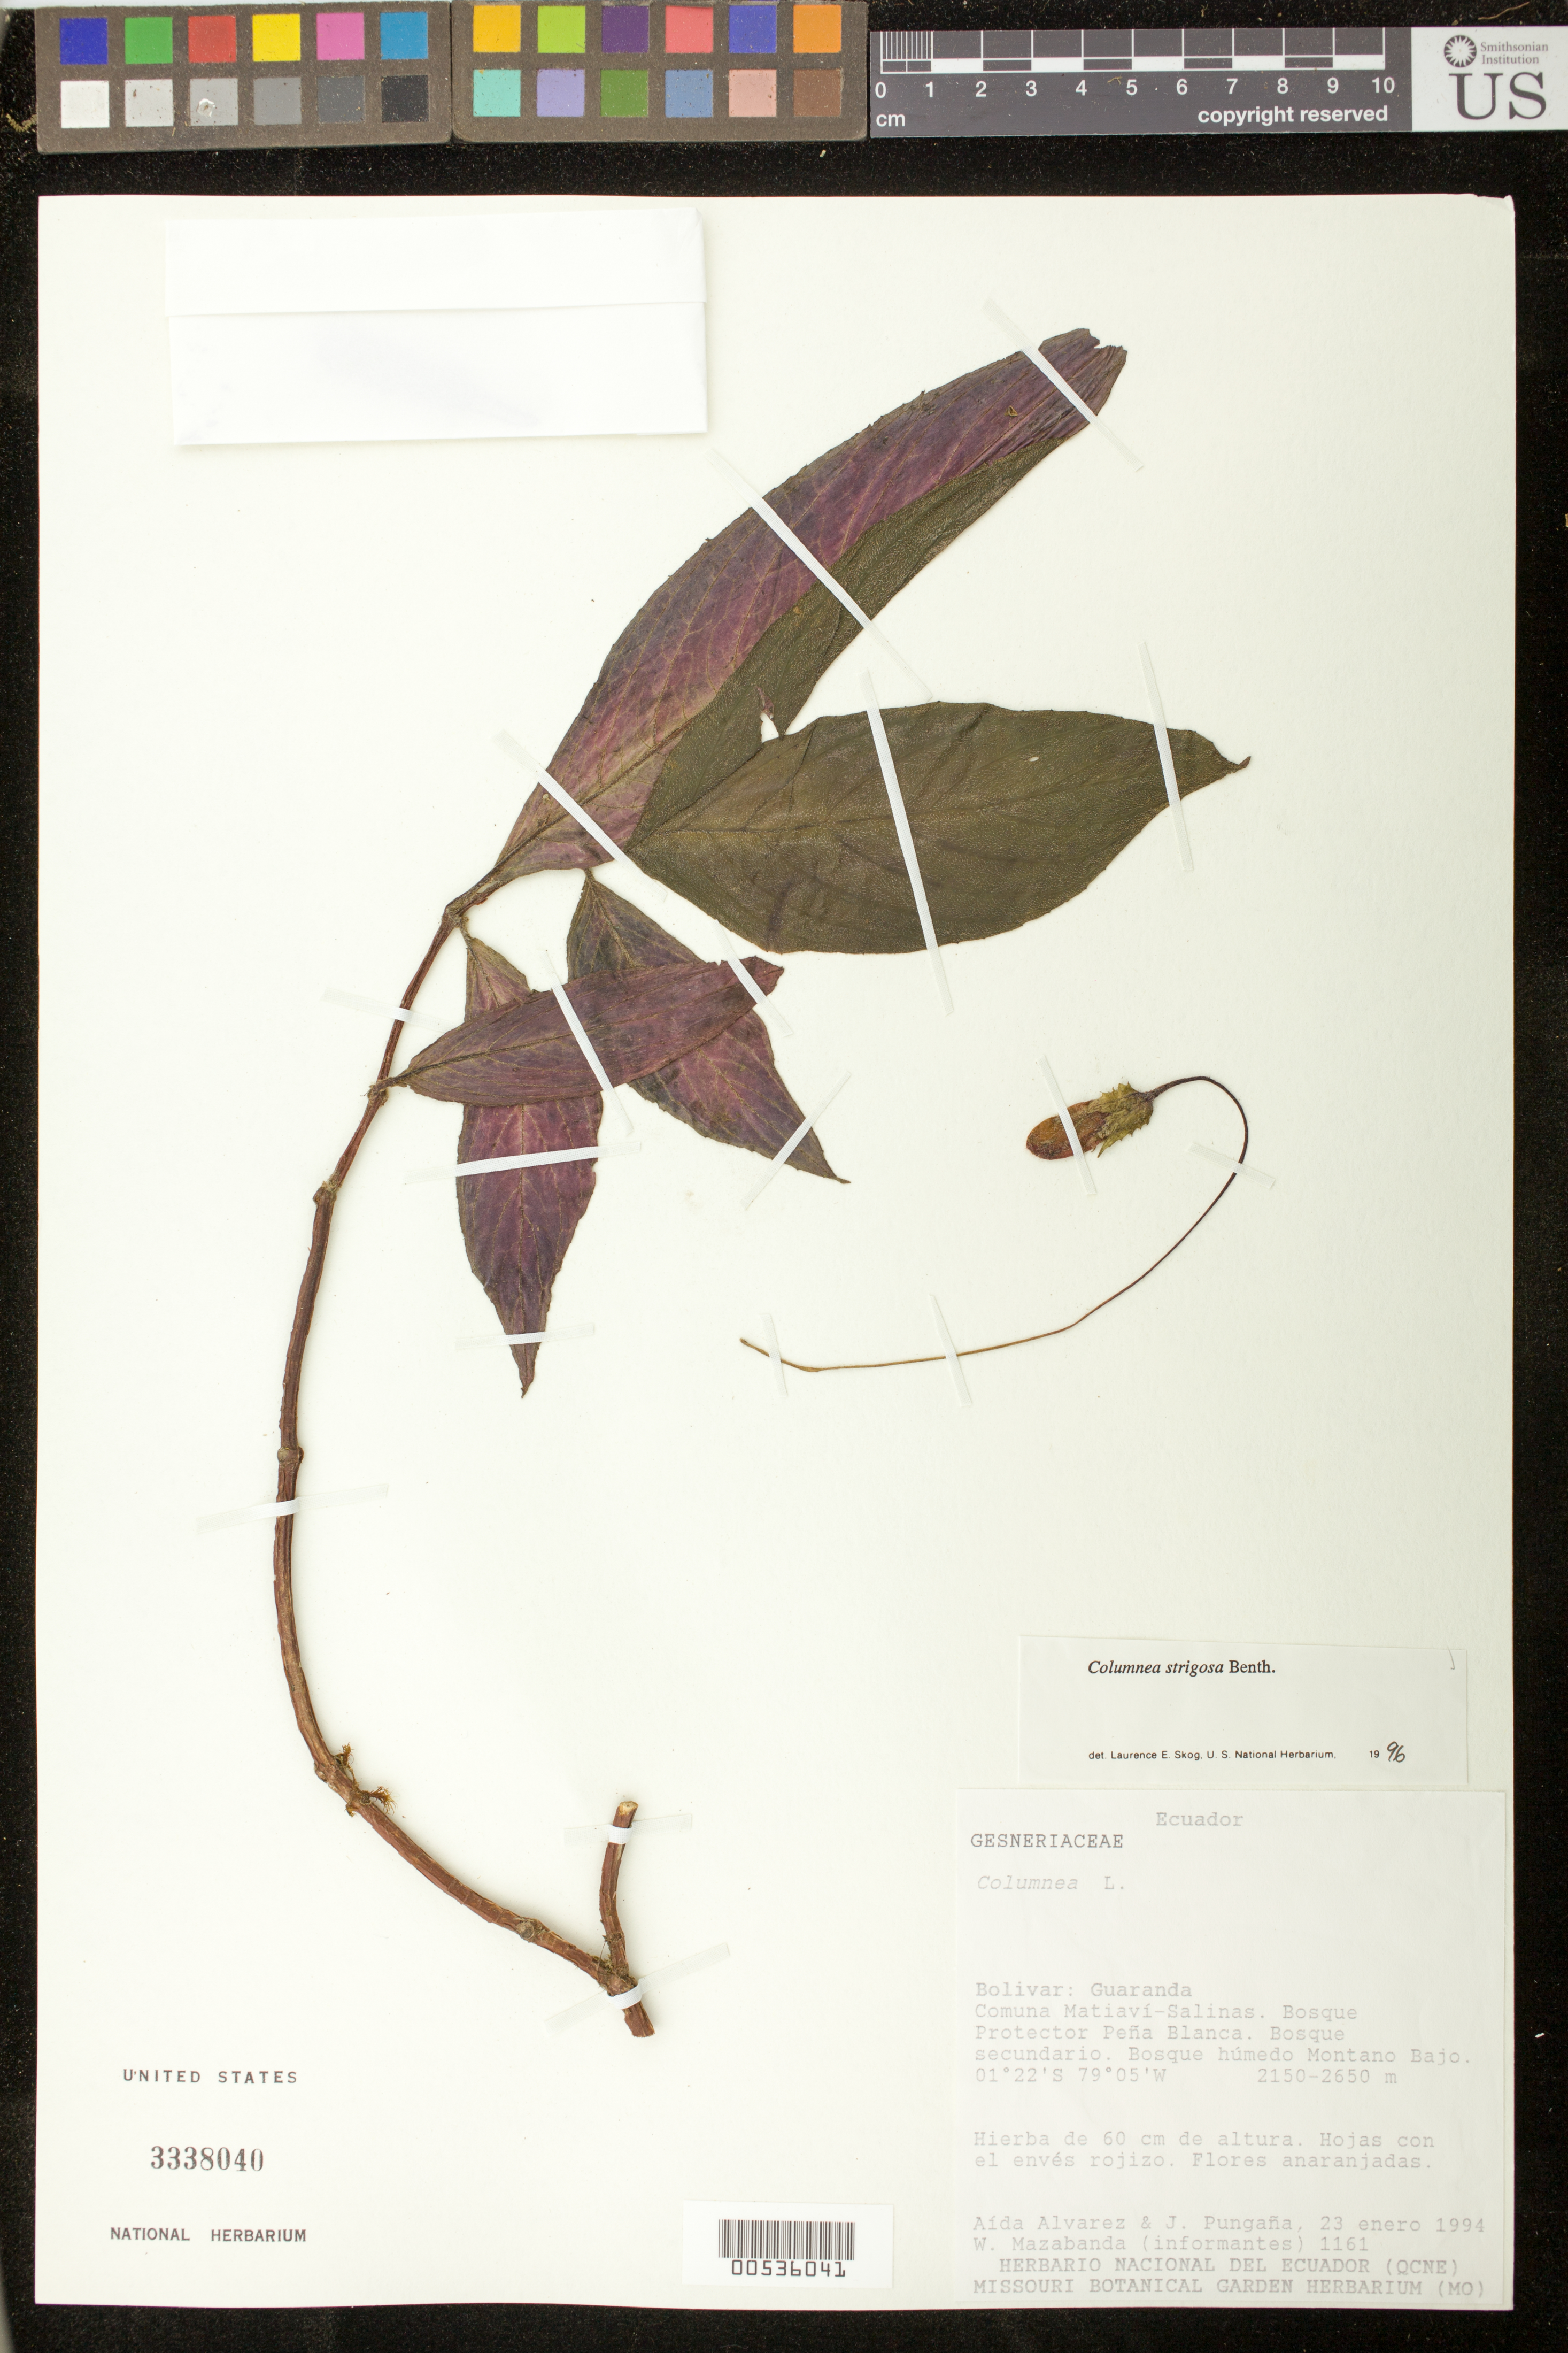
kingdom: Plantae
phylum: Tracheophyta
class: Magnoliopsida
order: Lamiales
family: Gesneriaceae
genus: Columnea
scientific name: Columnea strigosa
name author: Benth.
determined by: Clark, J. L., (SEL), The Marie Selby Botanical Garden (UNITED STATES)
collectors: A. Alvarez, J. Pungaña & W. Mazabanda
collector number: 1161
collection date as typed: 23 Jan 1994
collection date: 1994-01-23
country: Ecuador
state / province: Bolivar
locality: Guaranda; comuna Matiaví-Salinas, Bosque Protector Peña Blanca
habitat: Bosque secundario, bosque húmedo montano bajo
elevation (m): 2150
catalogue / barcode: US 3338040